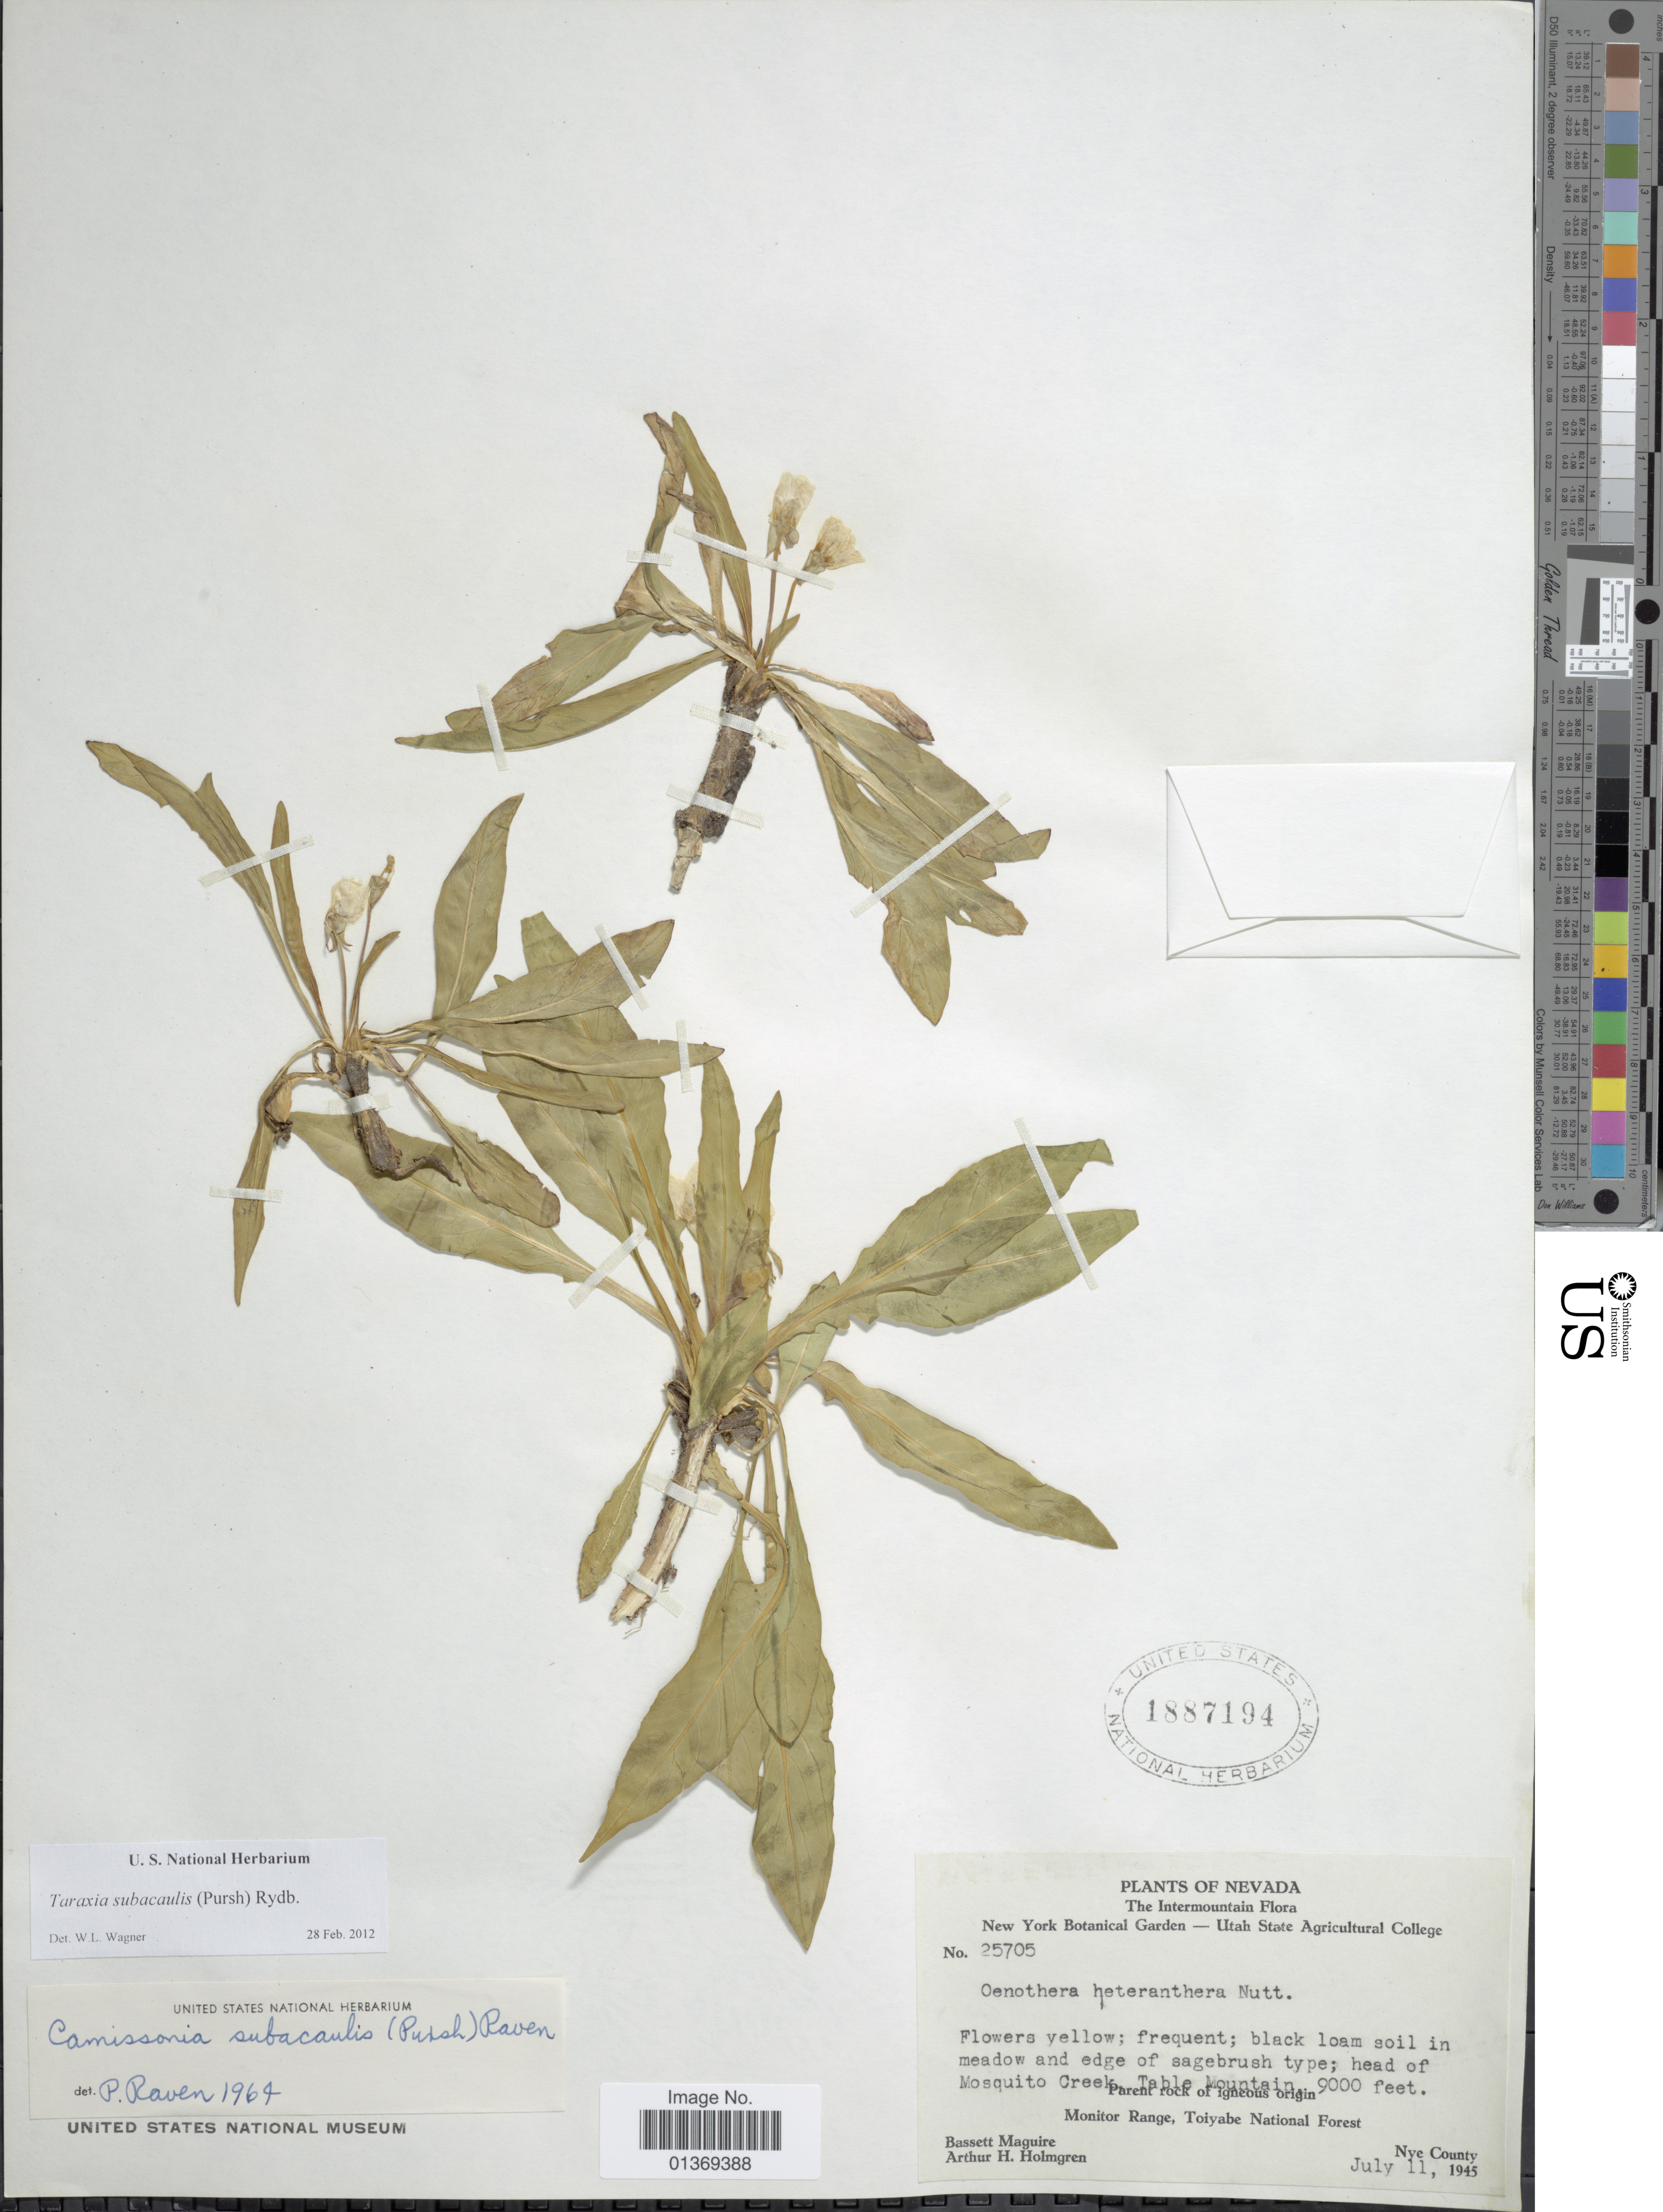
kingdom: Plantae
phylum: Tracheophyta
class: Magnoliopsida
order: Myrtales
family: Onagraceae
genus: Taraxia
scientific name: Taraxia subacaulis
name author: (Pursh) Rydb.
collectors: B. Maguire & A. H. Holmgren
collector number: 25705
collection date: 1945-07-11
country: United States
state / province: Nevada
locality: The Intermountain, head of Mosquito Creek, Table Mountain, Parent rock of igneous origin, Monitor Range, Toiyabe National Forest, Nye County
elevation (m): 2743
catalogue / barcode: US 1887194